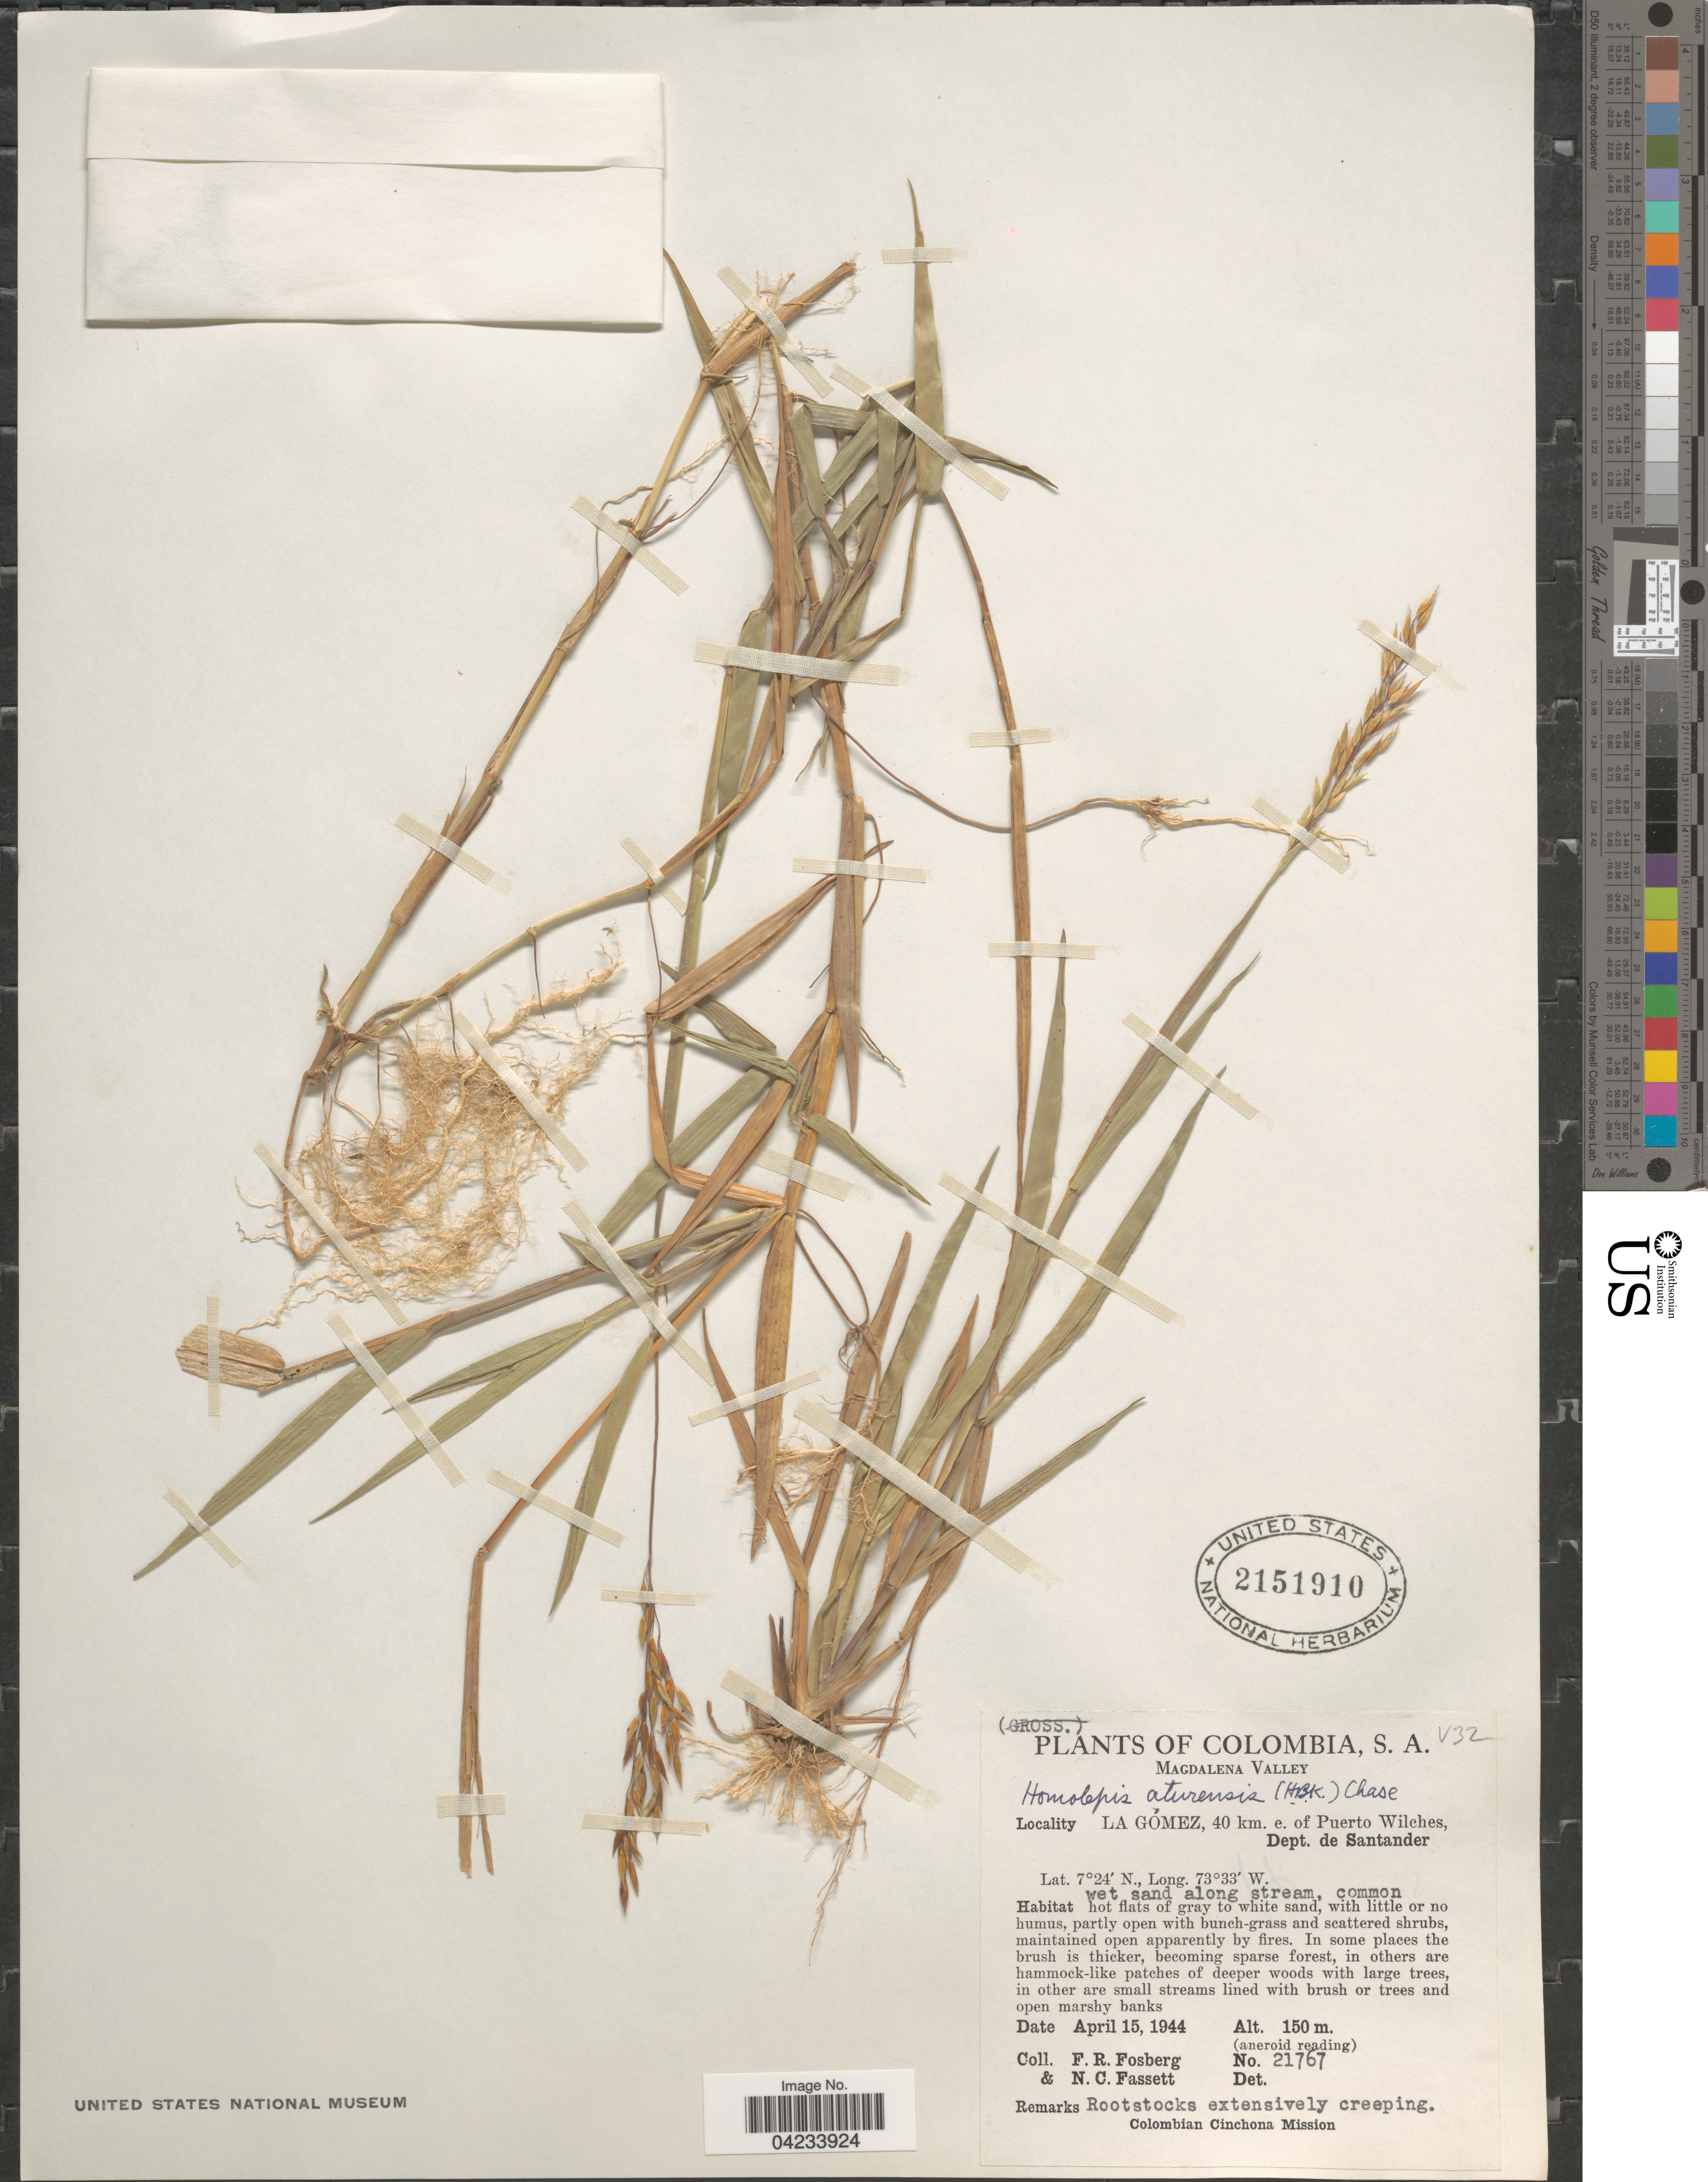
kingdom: Plantae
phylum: Tracheophyta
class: Liliopsida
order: Poales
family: Poaceae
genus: Homolepis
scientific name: Homolepis aturensis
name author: (Kunth) Chase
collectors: F. R. Fosberg & N. C. Fassett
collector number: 21767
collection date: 1944-04-15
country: Colombia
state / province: Santander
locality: Magdalena Valley. La Gómez, 40 km. e. of Puerto Wilches, Dept. de Santander. Colombian Cinchoma Mission.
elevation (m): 150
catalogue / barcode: US 2151910